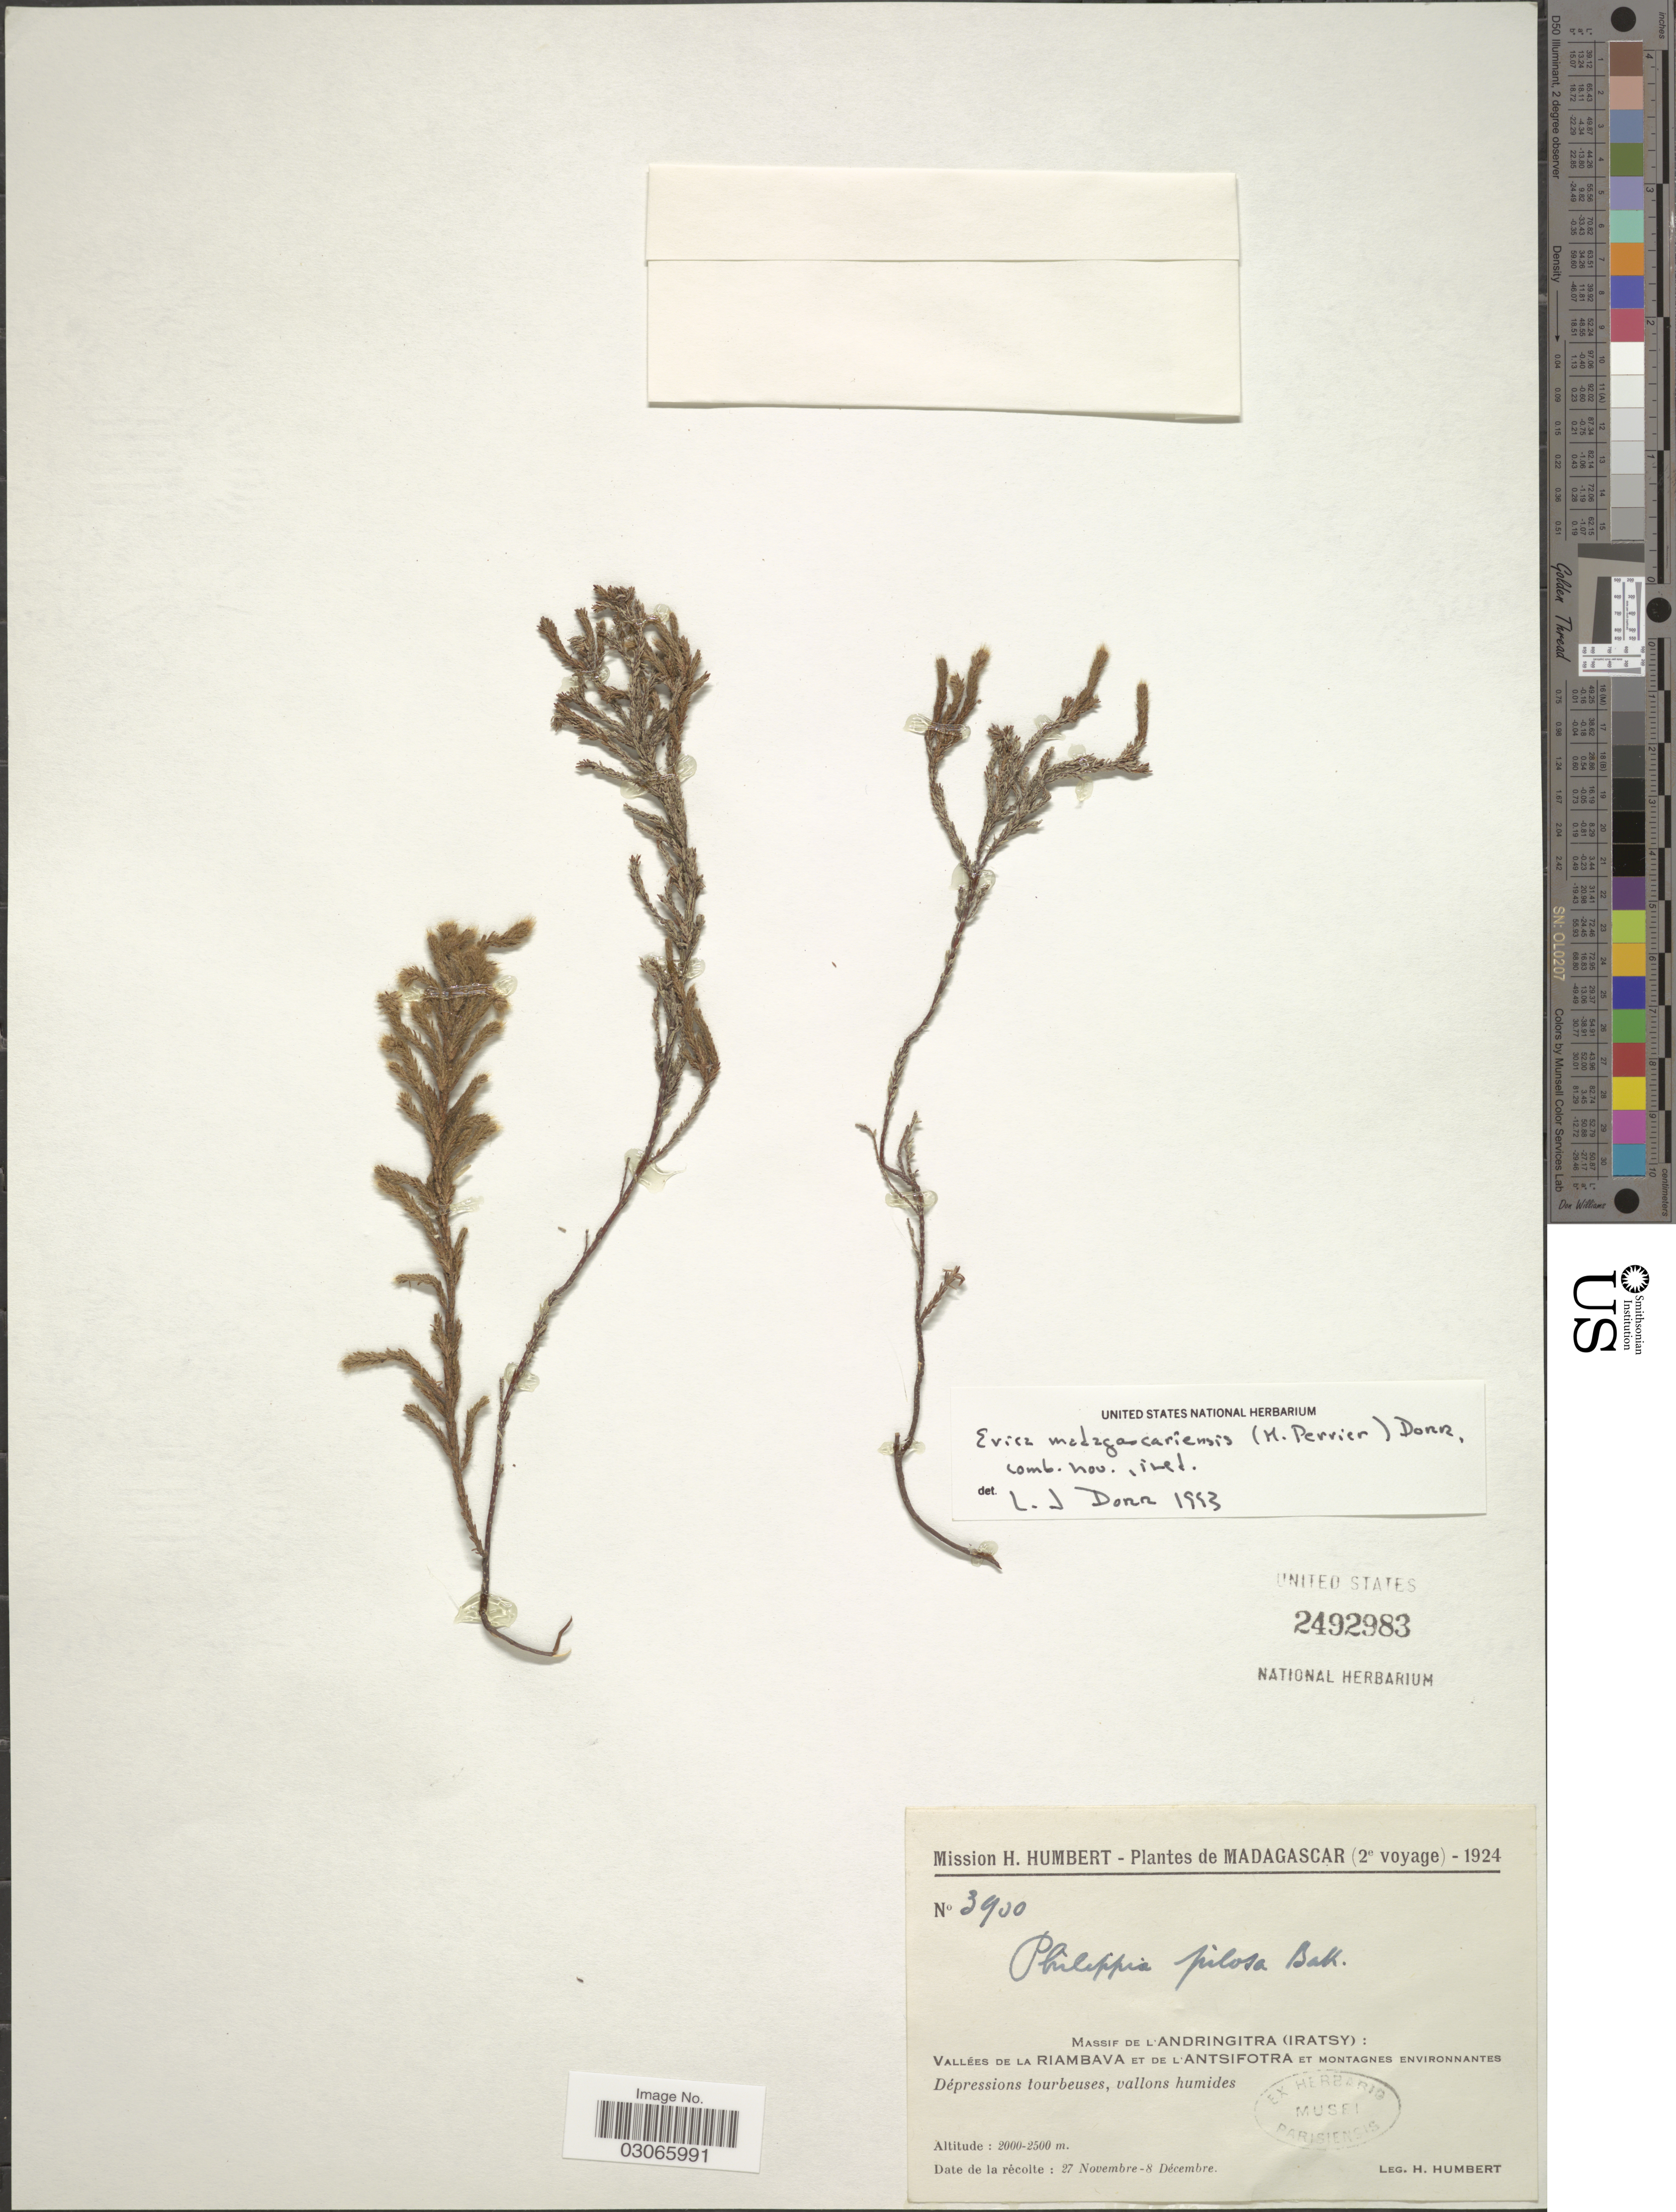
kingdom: Plantae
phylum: Tracheophyta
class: Magnoliopsida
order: Ericales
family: Ericaceae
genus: Erica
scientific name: Erica madagascariensis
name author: (H. Perrier) Dorr & E.G.H. Oliv.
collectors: H. Humbert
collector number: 3950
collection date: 1924-11-27/1924-12-08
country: Madagascar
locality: Massif de l'Andringitra (Iratsy). Vallées de la Riambava et de l'Antsifotra et montagnes environnantes.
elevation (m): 2000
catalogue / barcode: US 2492983